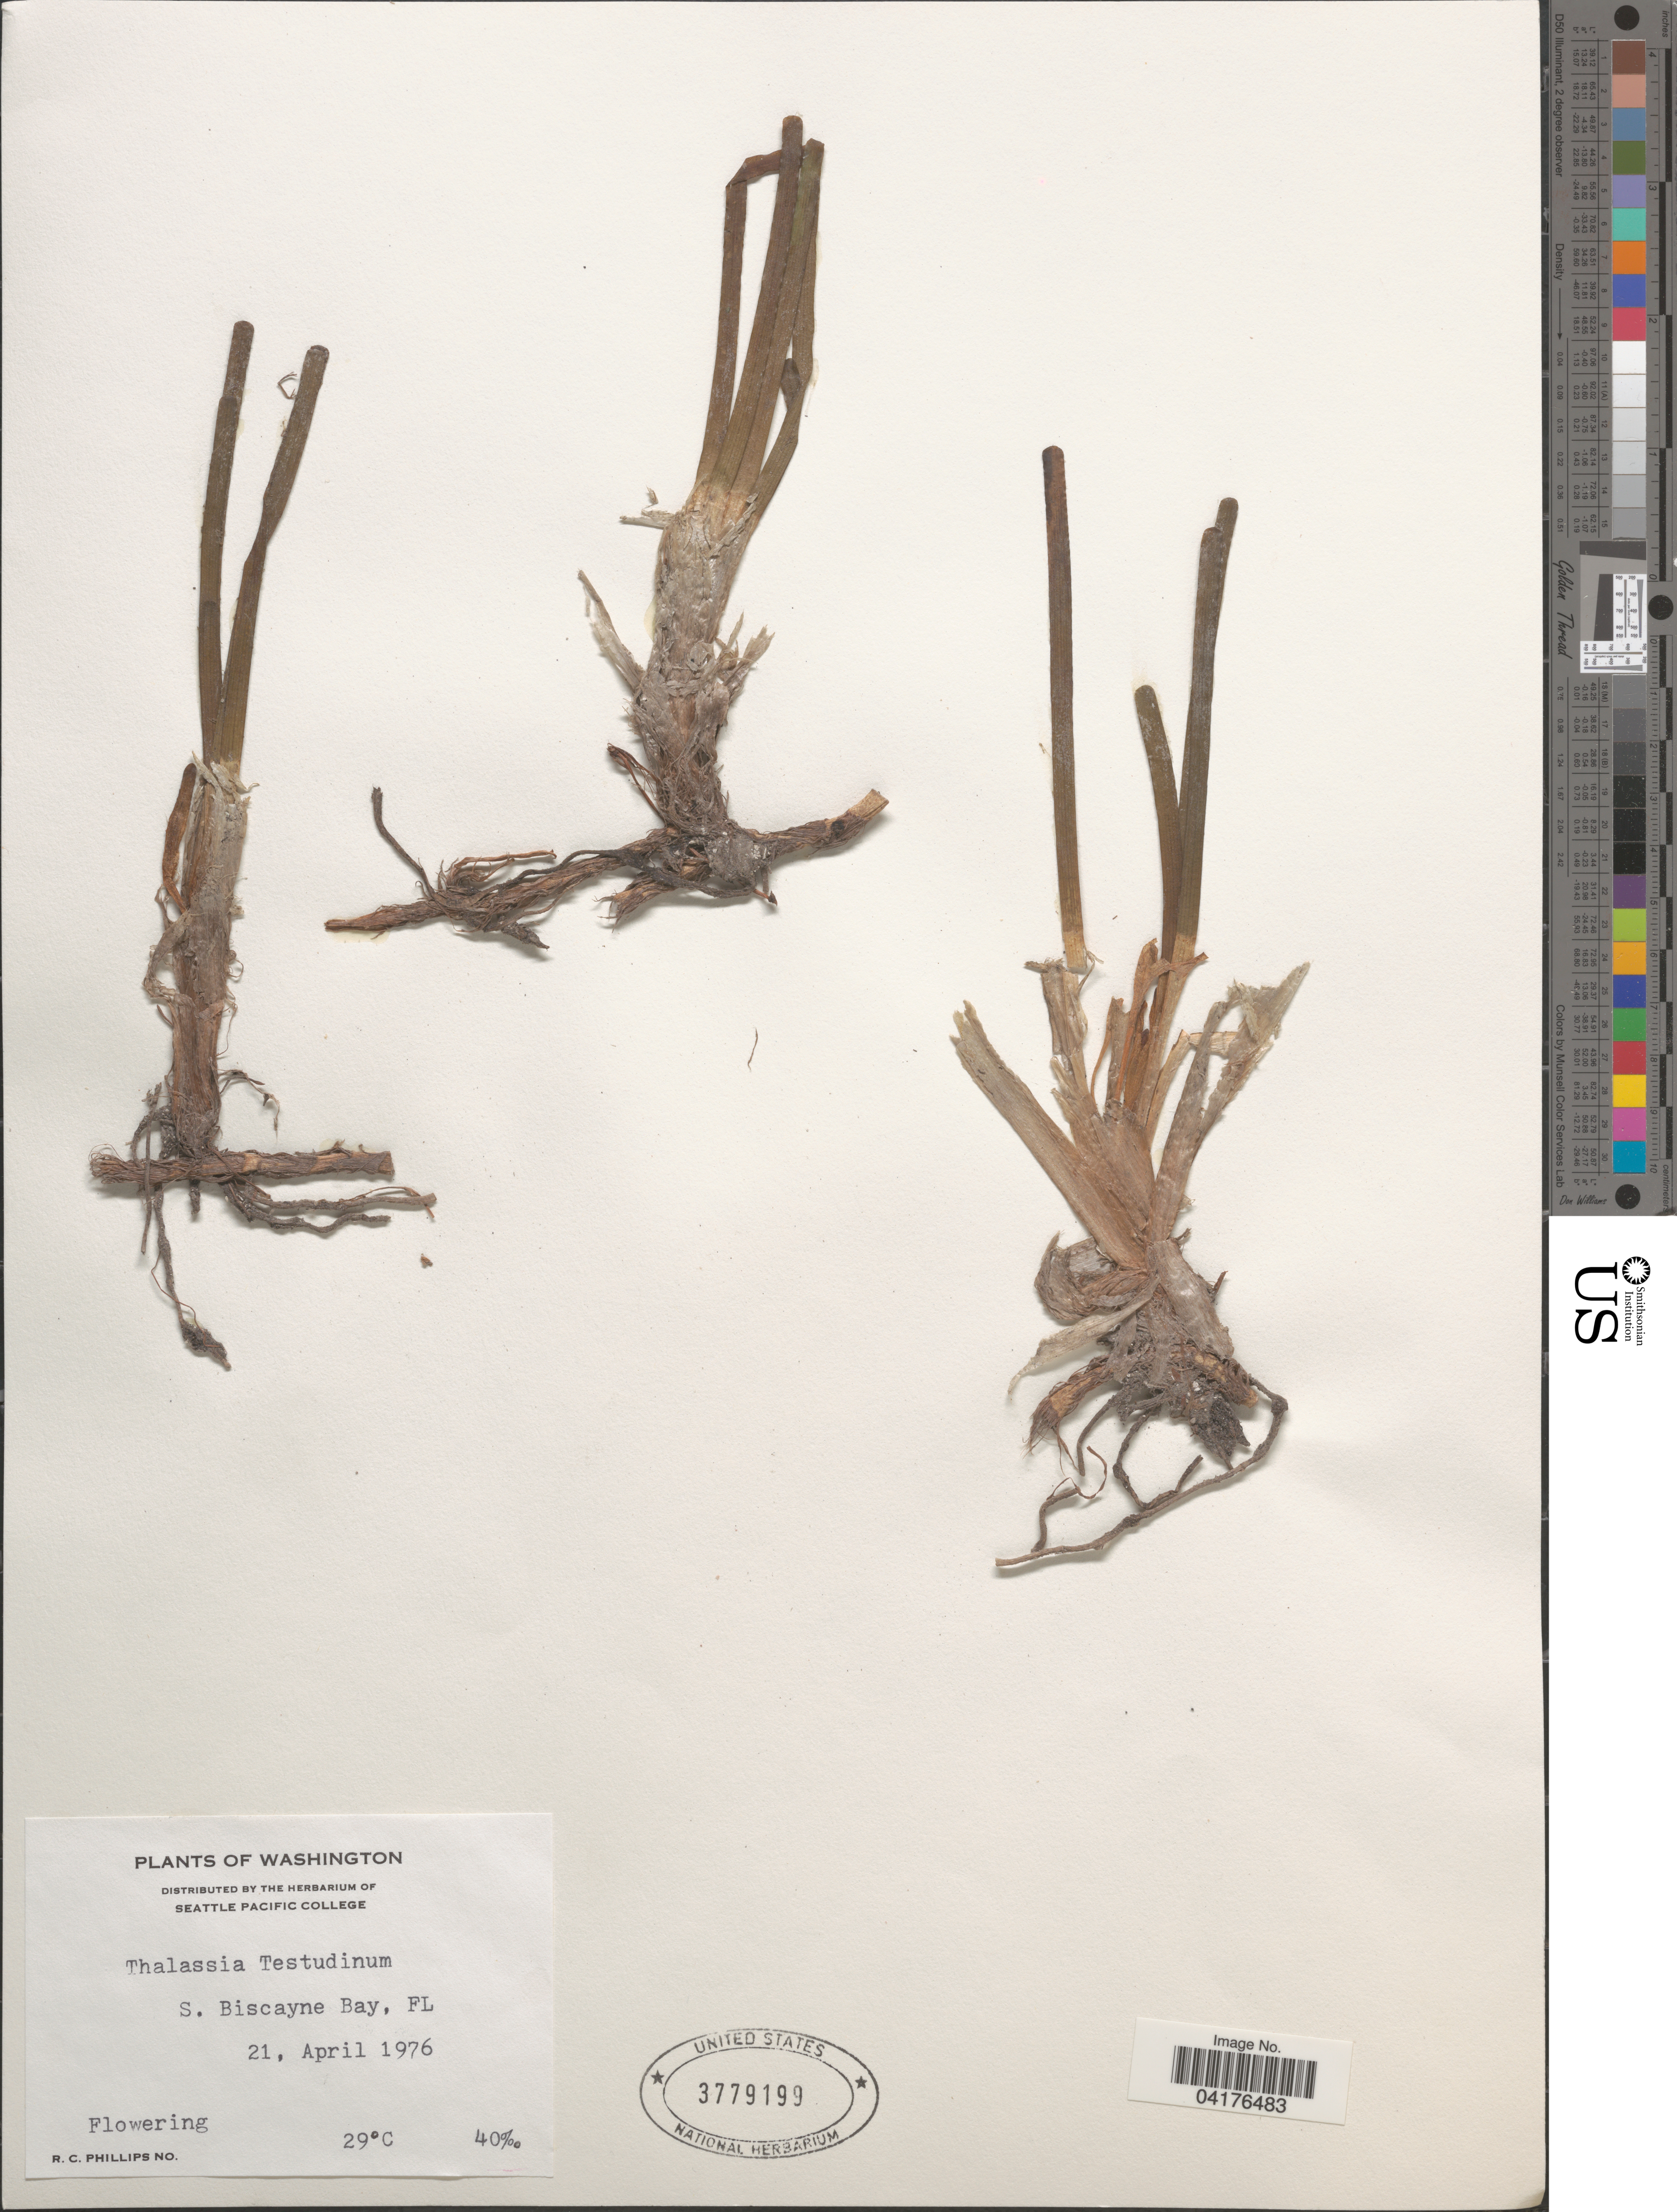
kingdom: Plantae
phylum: Tracheophyta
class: Liliopsida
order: Alismatales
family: Hydrocharitaceae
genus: Thalassia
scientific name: Thalassia testudinum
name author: Banks & Sol. ex K.D. Koenig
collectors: R. C. Phillips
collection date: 1976-04-21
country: United States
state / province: Florida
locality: S. Biscayne Bay, FL.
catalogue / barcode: US 3779199